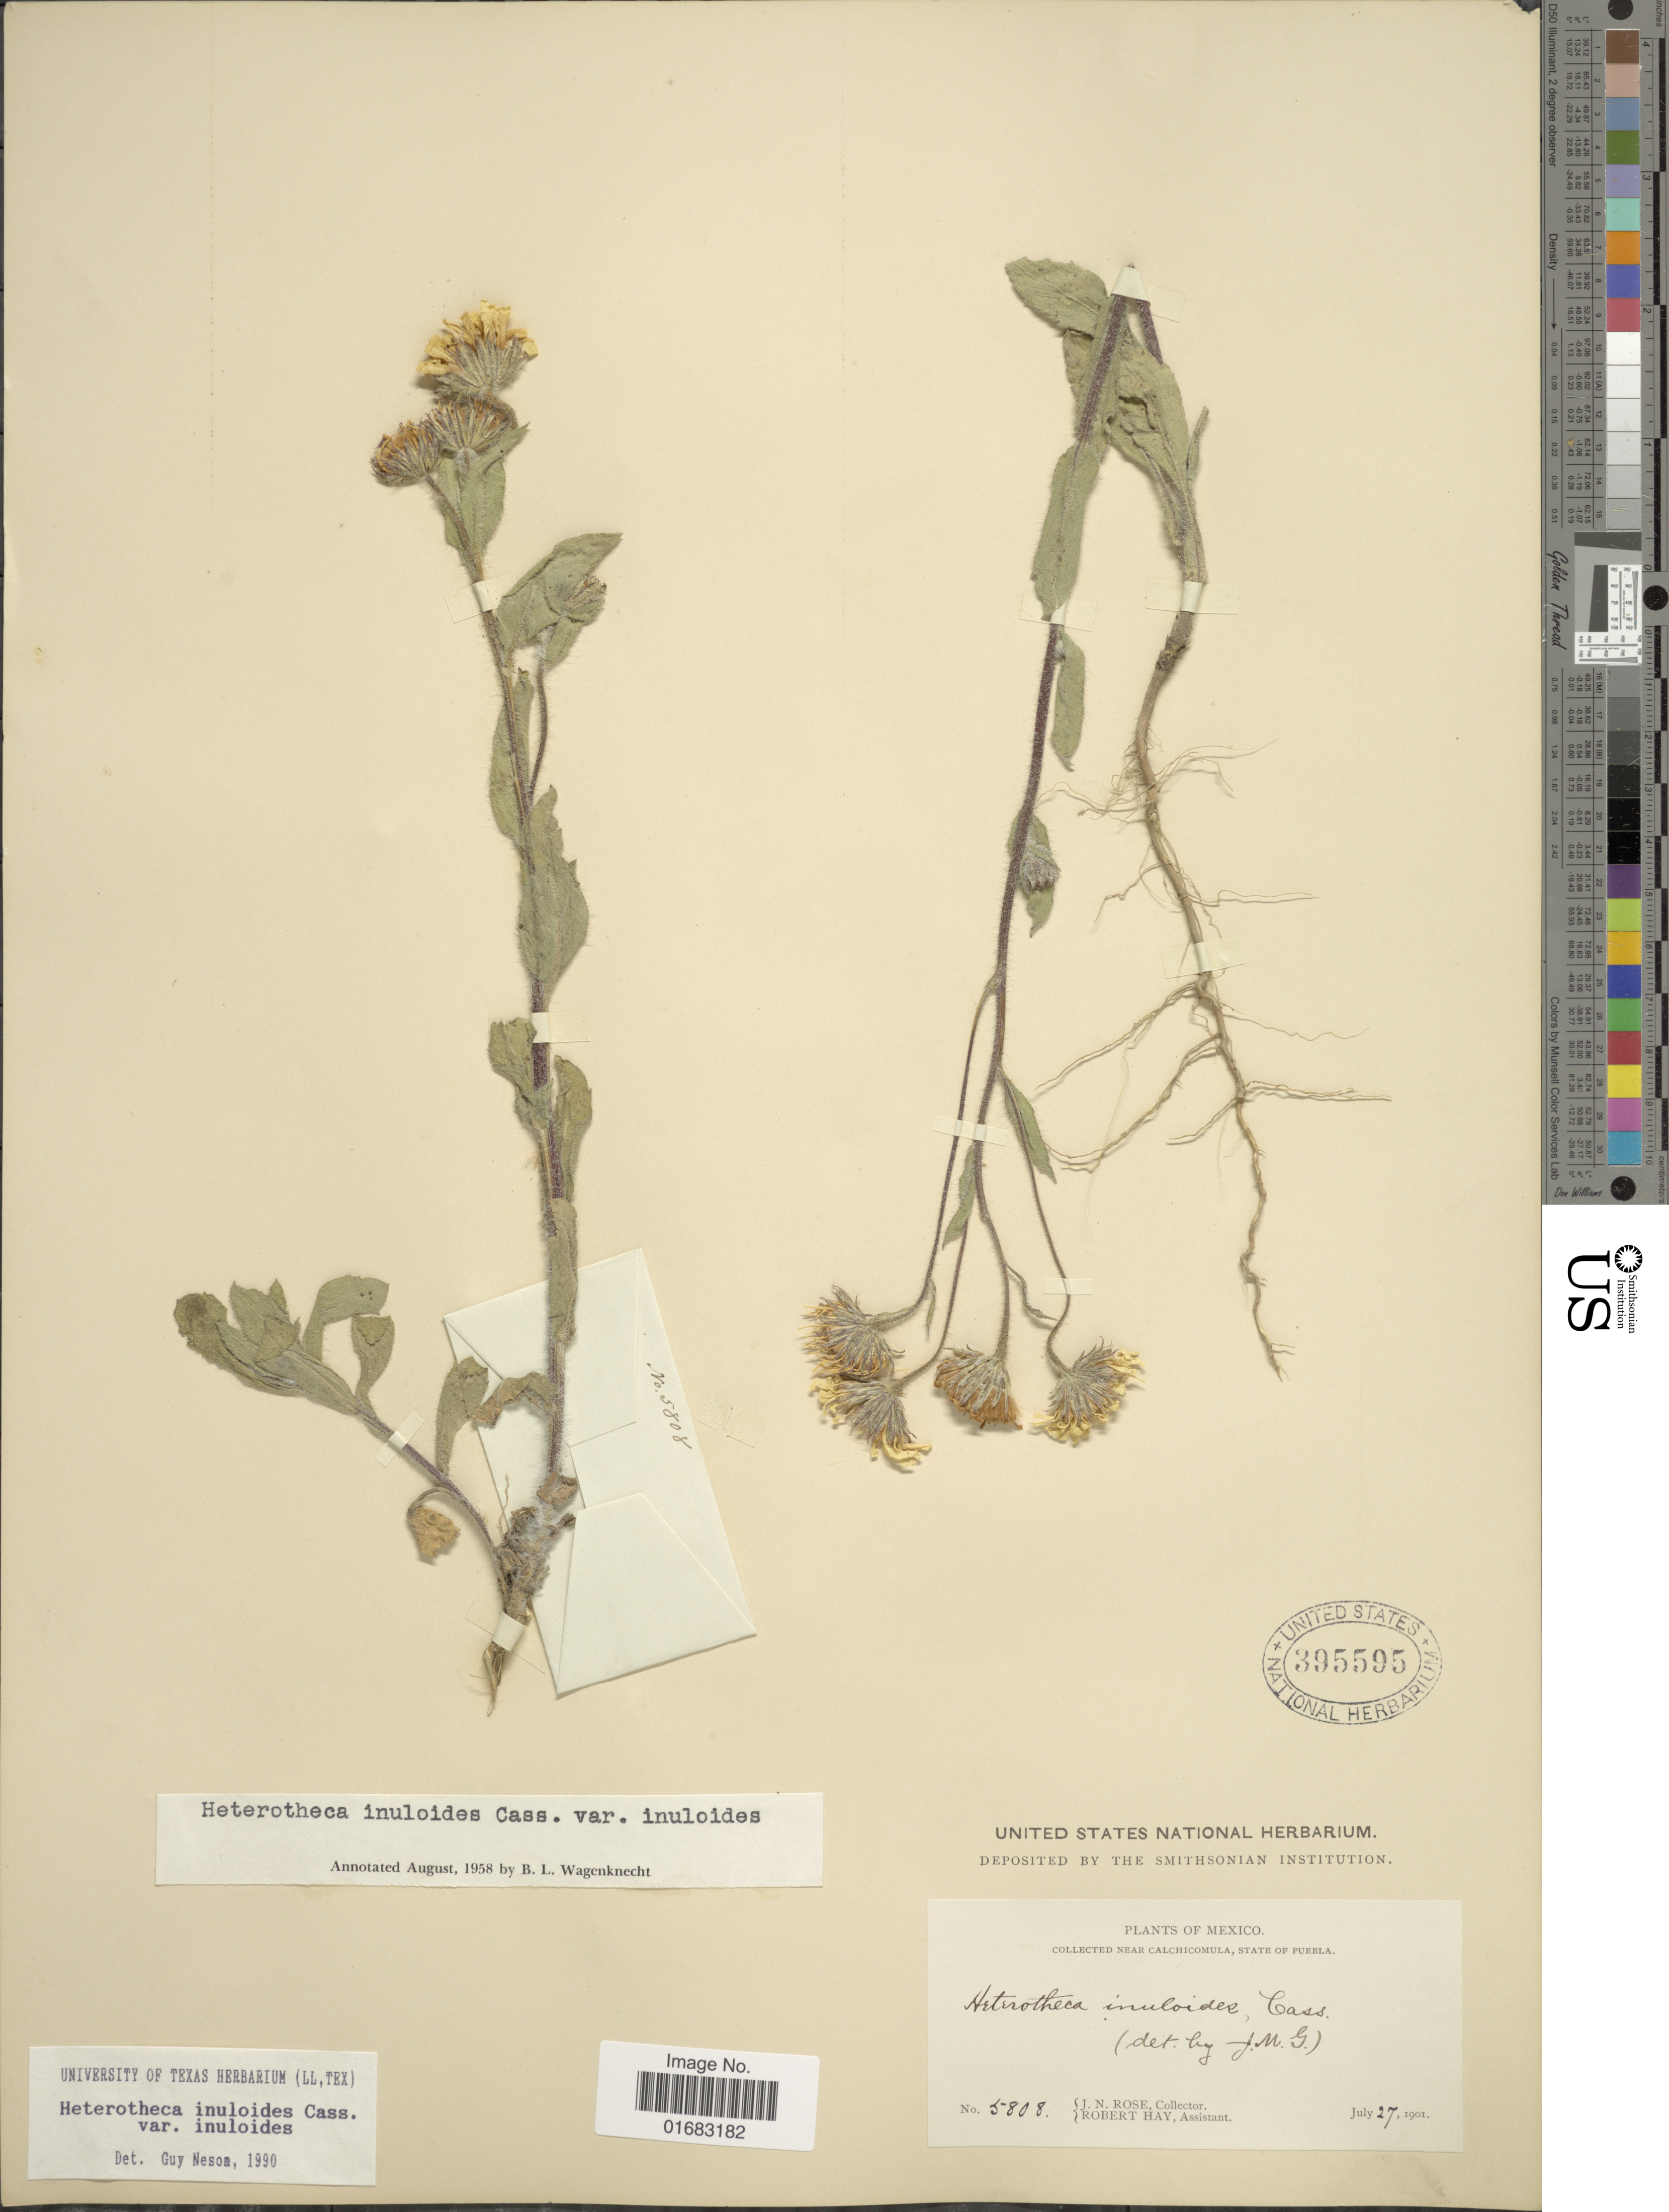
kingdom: Plantae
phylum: Tracheophyta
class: Magnoliopsida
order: Asterales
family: Asteraceae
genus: Heterotheca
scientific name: Heterotheca inuloides var. inuloides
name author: Cass.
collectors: J. N. Rose & R. H. Hay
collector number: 5808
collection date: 1901-07-27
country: Mexico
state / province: Puebla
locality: Mexico. Near Calchicomula, State of Puebla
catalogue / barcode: US 395595